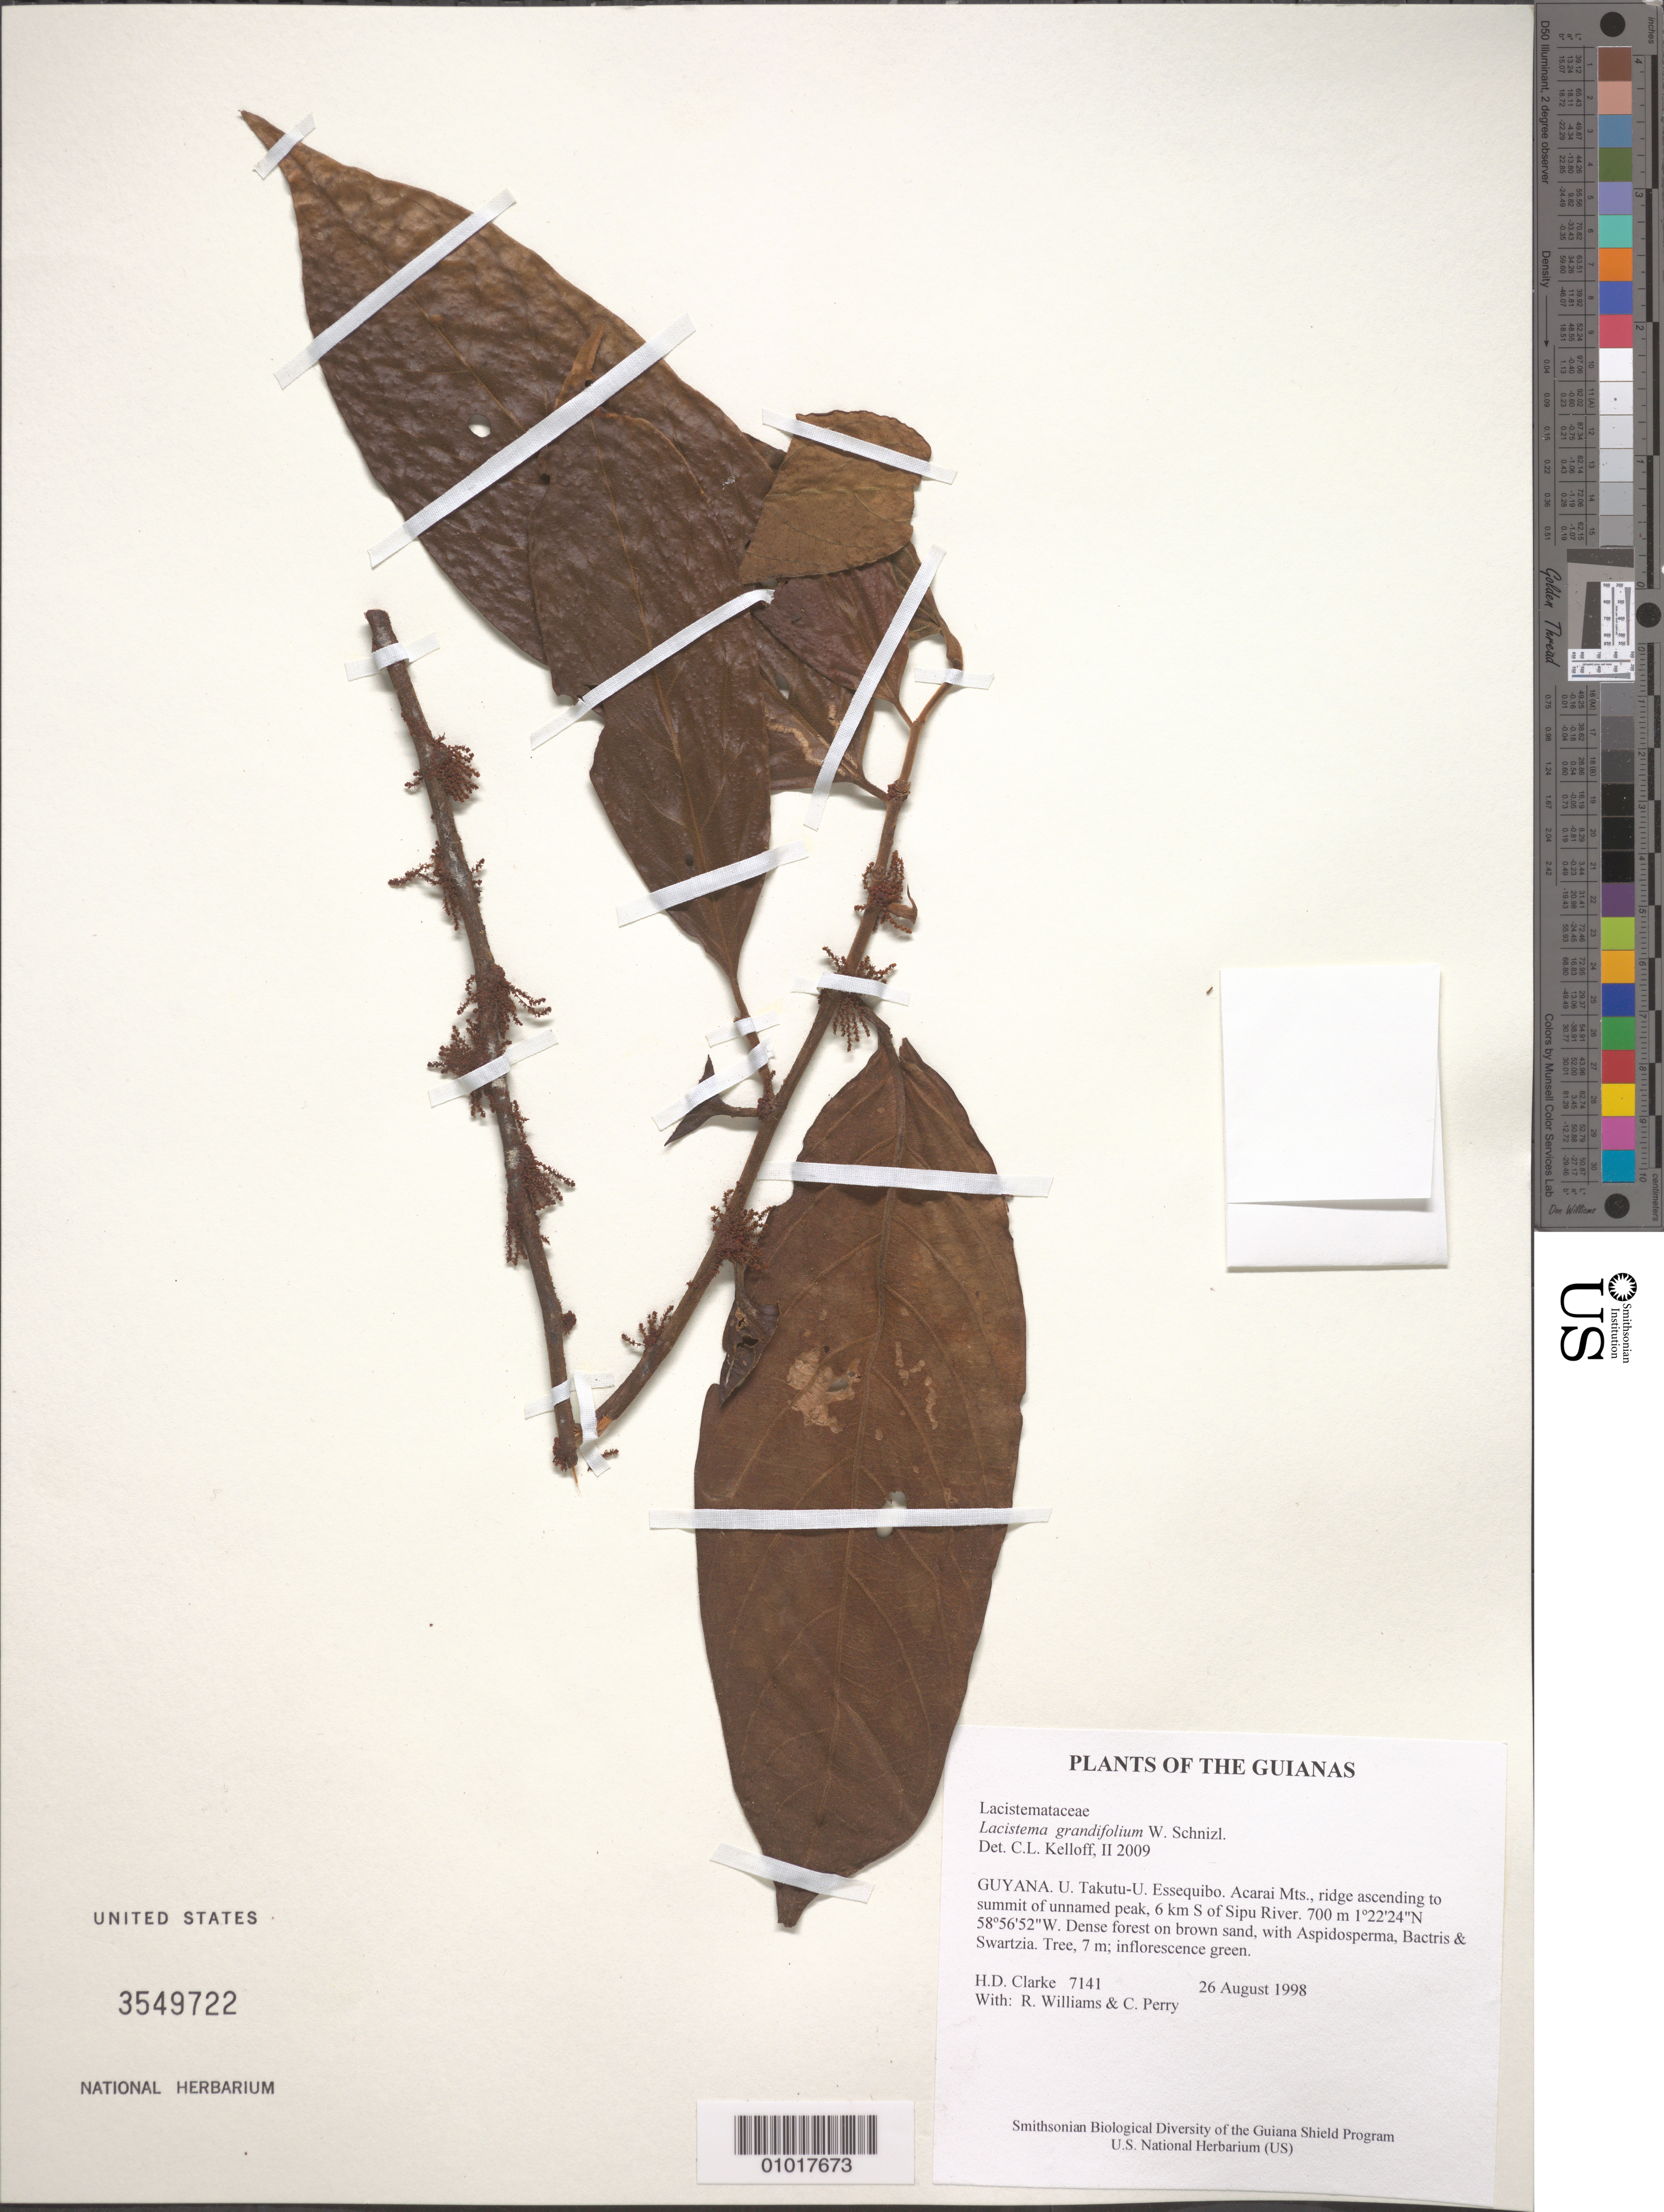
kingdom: Plantae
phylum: Tracheophyta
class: Magnoliopsida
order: Malpighiales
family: Lacistemataceae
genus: Lacistema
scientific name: Lacistema grandifolium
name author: Schnizl.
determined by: Kelloff, Carol L., (US), Smithsonian Institution - National Museum of Natural History (UNITED STATES)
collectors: H. D. Clarke, R. Williams & C. Perry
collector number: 7141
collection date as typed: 26 August 1998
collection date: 1998-08-26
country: Guyana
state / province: U. Takutu-U. Essequibo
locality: Acarai Mts., ridge ascending to summit of unnamed peak, 6 km S of Sipu River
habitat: Dense forest on brown sand, with Aspidosperma, Bactris & Swartzia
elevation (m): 700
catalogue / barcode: US 3549722